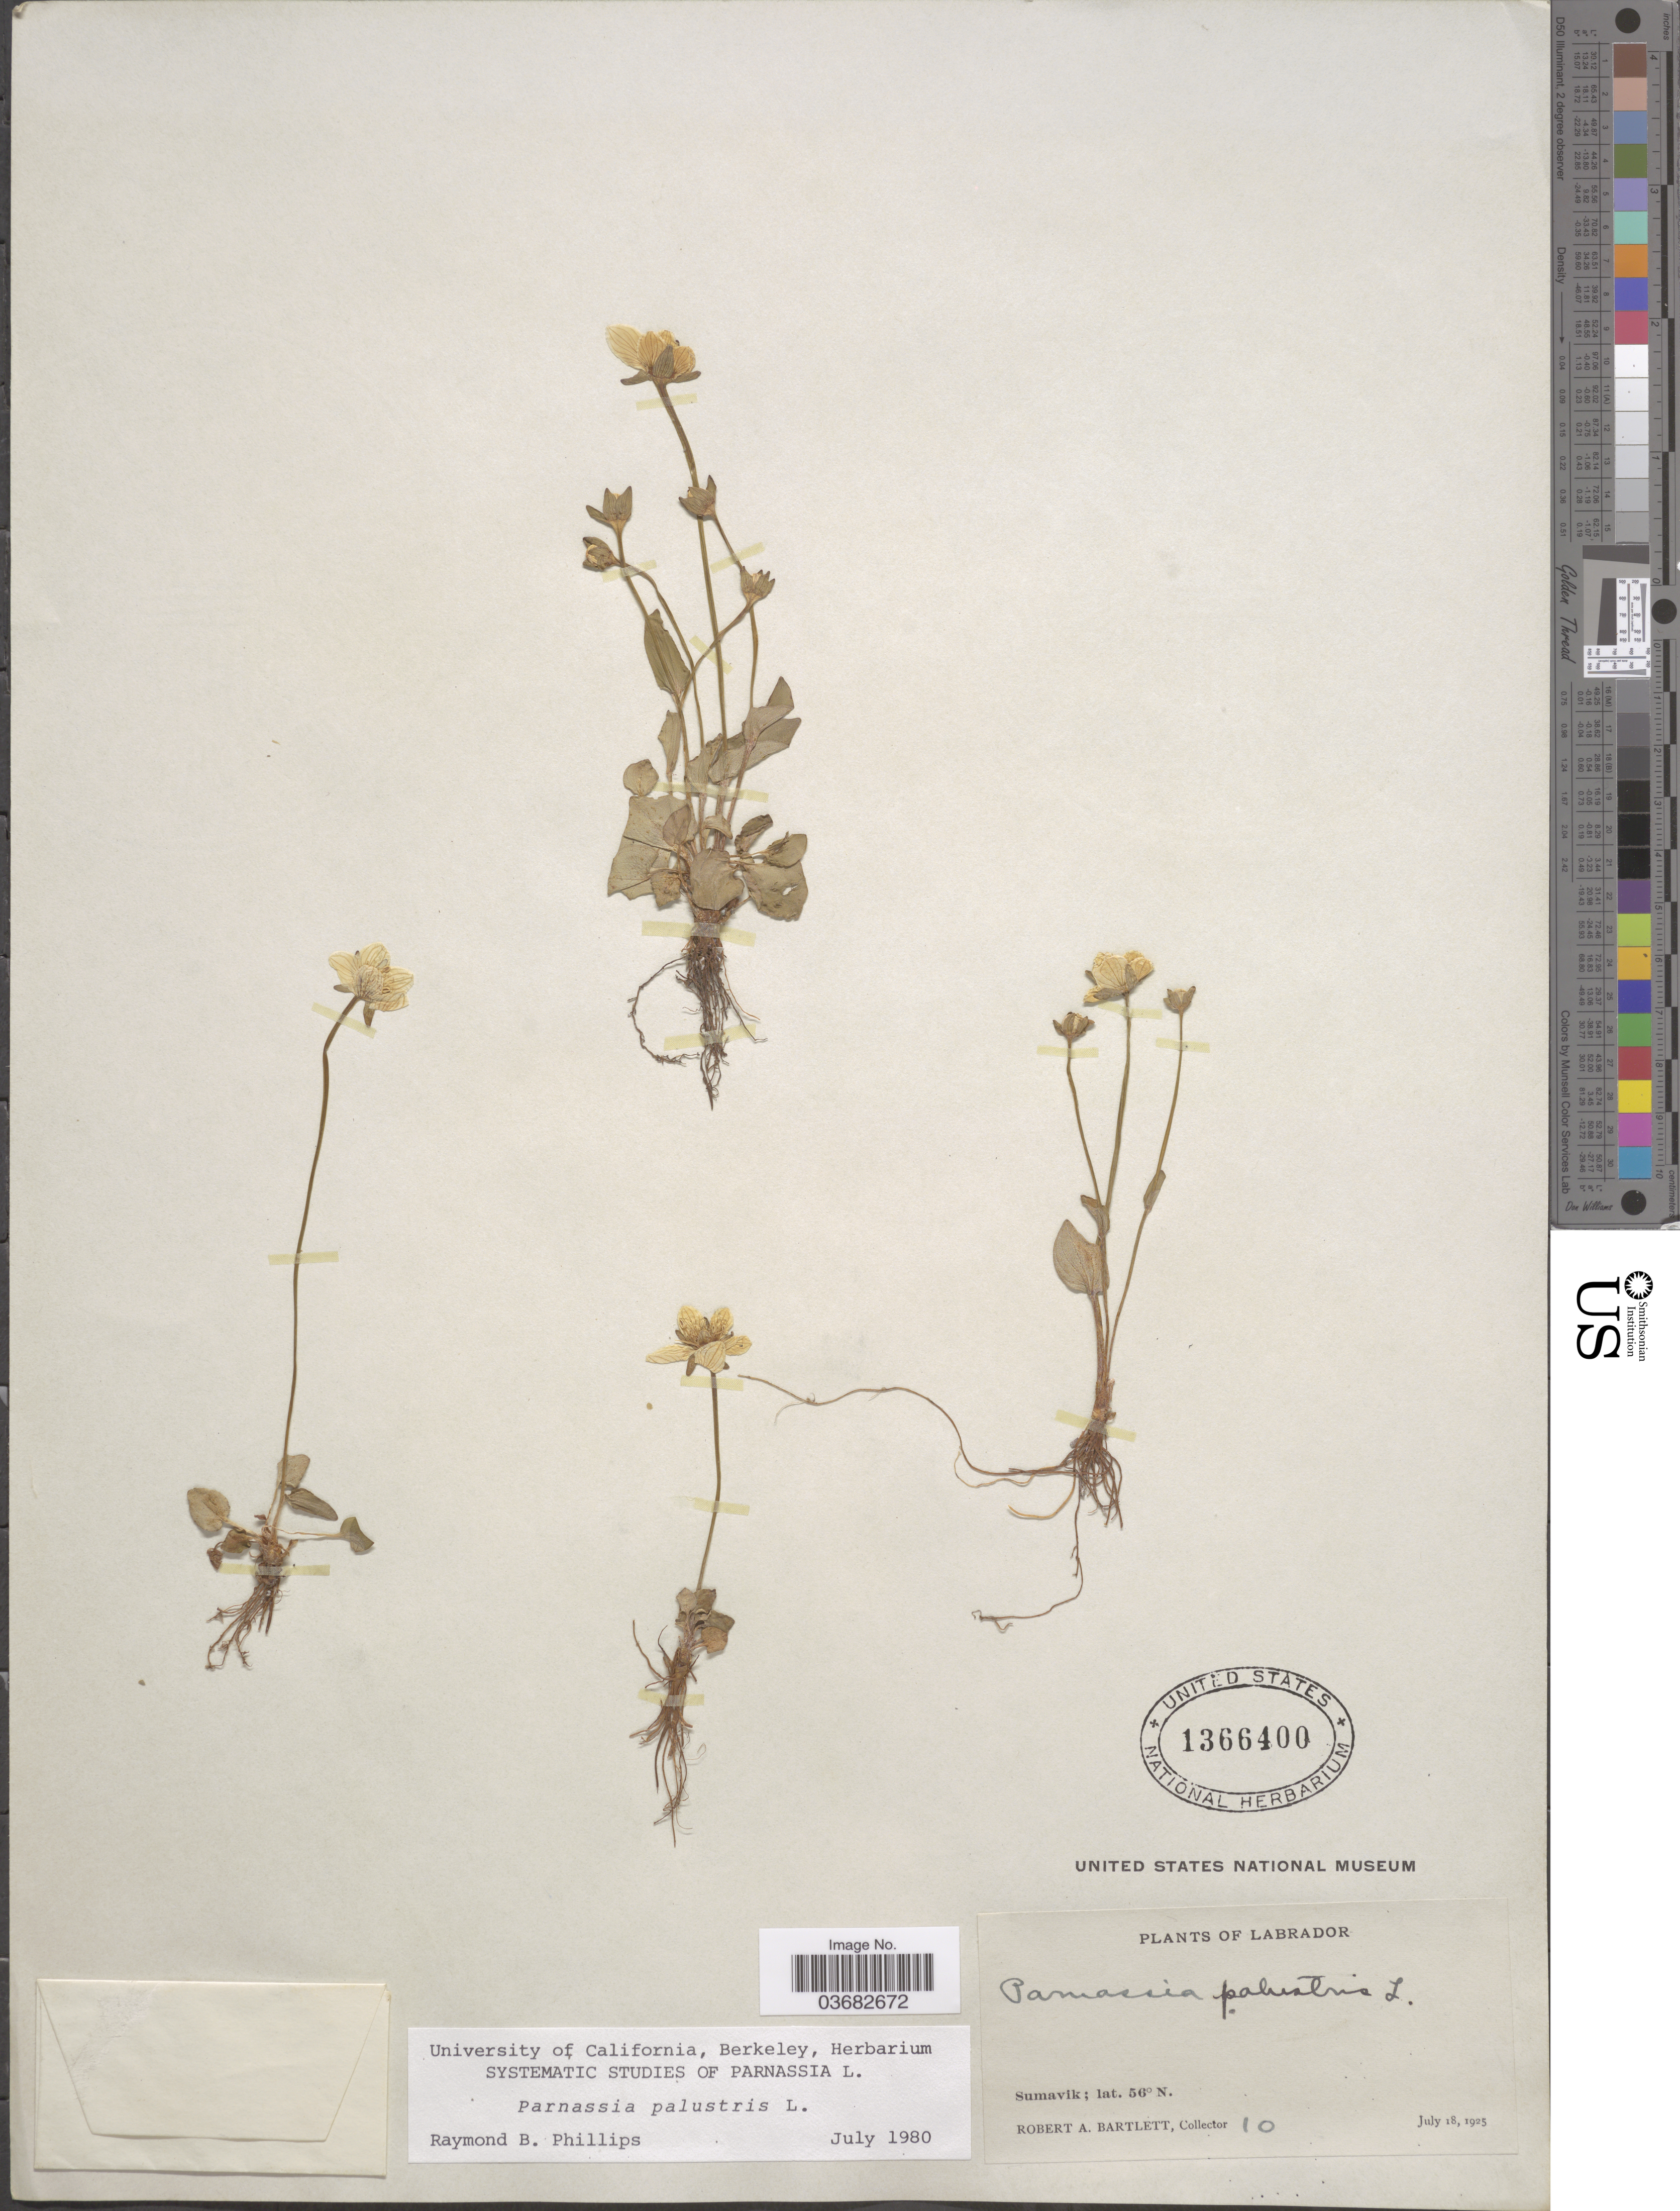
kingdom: Plantae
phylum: Tracheophyta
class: Magnoliopsida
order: Celastrales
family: Parnassiaceae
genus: Parnassia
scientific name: Parnassia palustris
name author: L.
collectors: R. A. Bartlett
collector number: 10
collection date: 1925-07-18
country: Canada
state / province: Newfoundland and Labrador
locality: Labrador. Sumavik.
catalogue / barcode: US 1366400